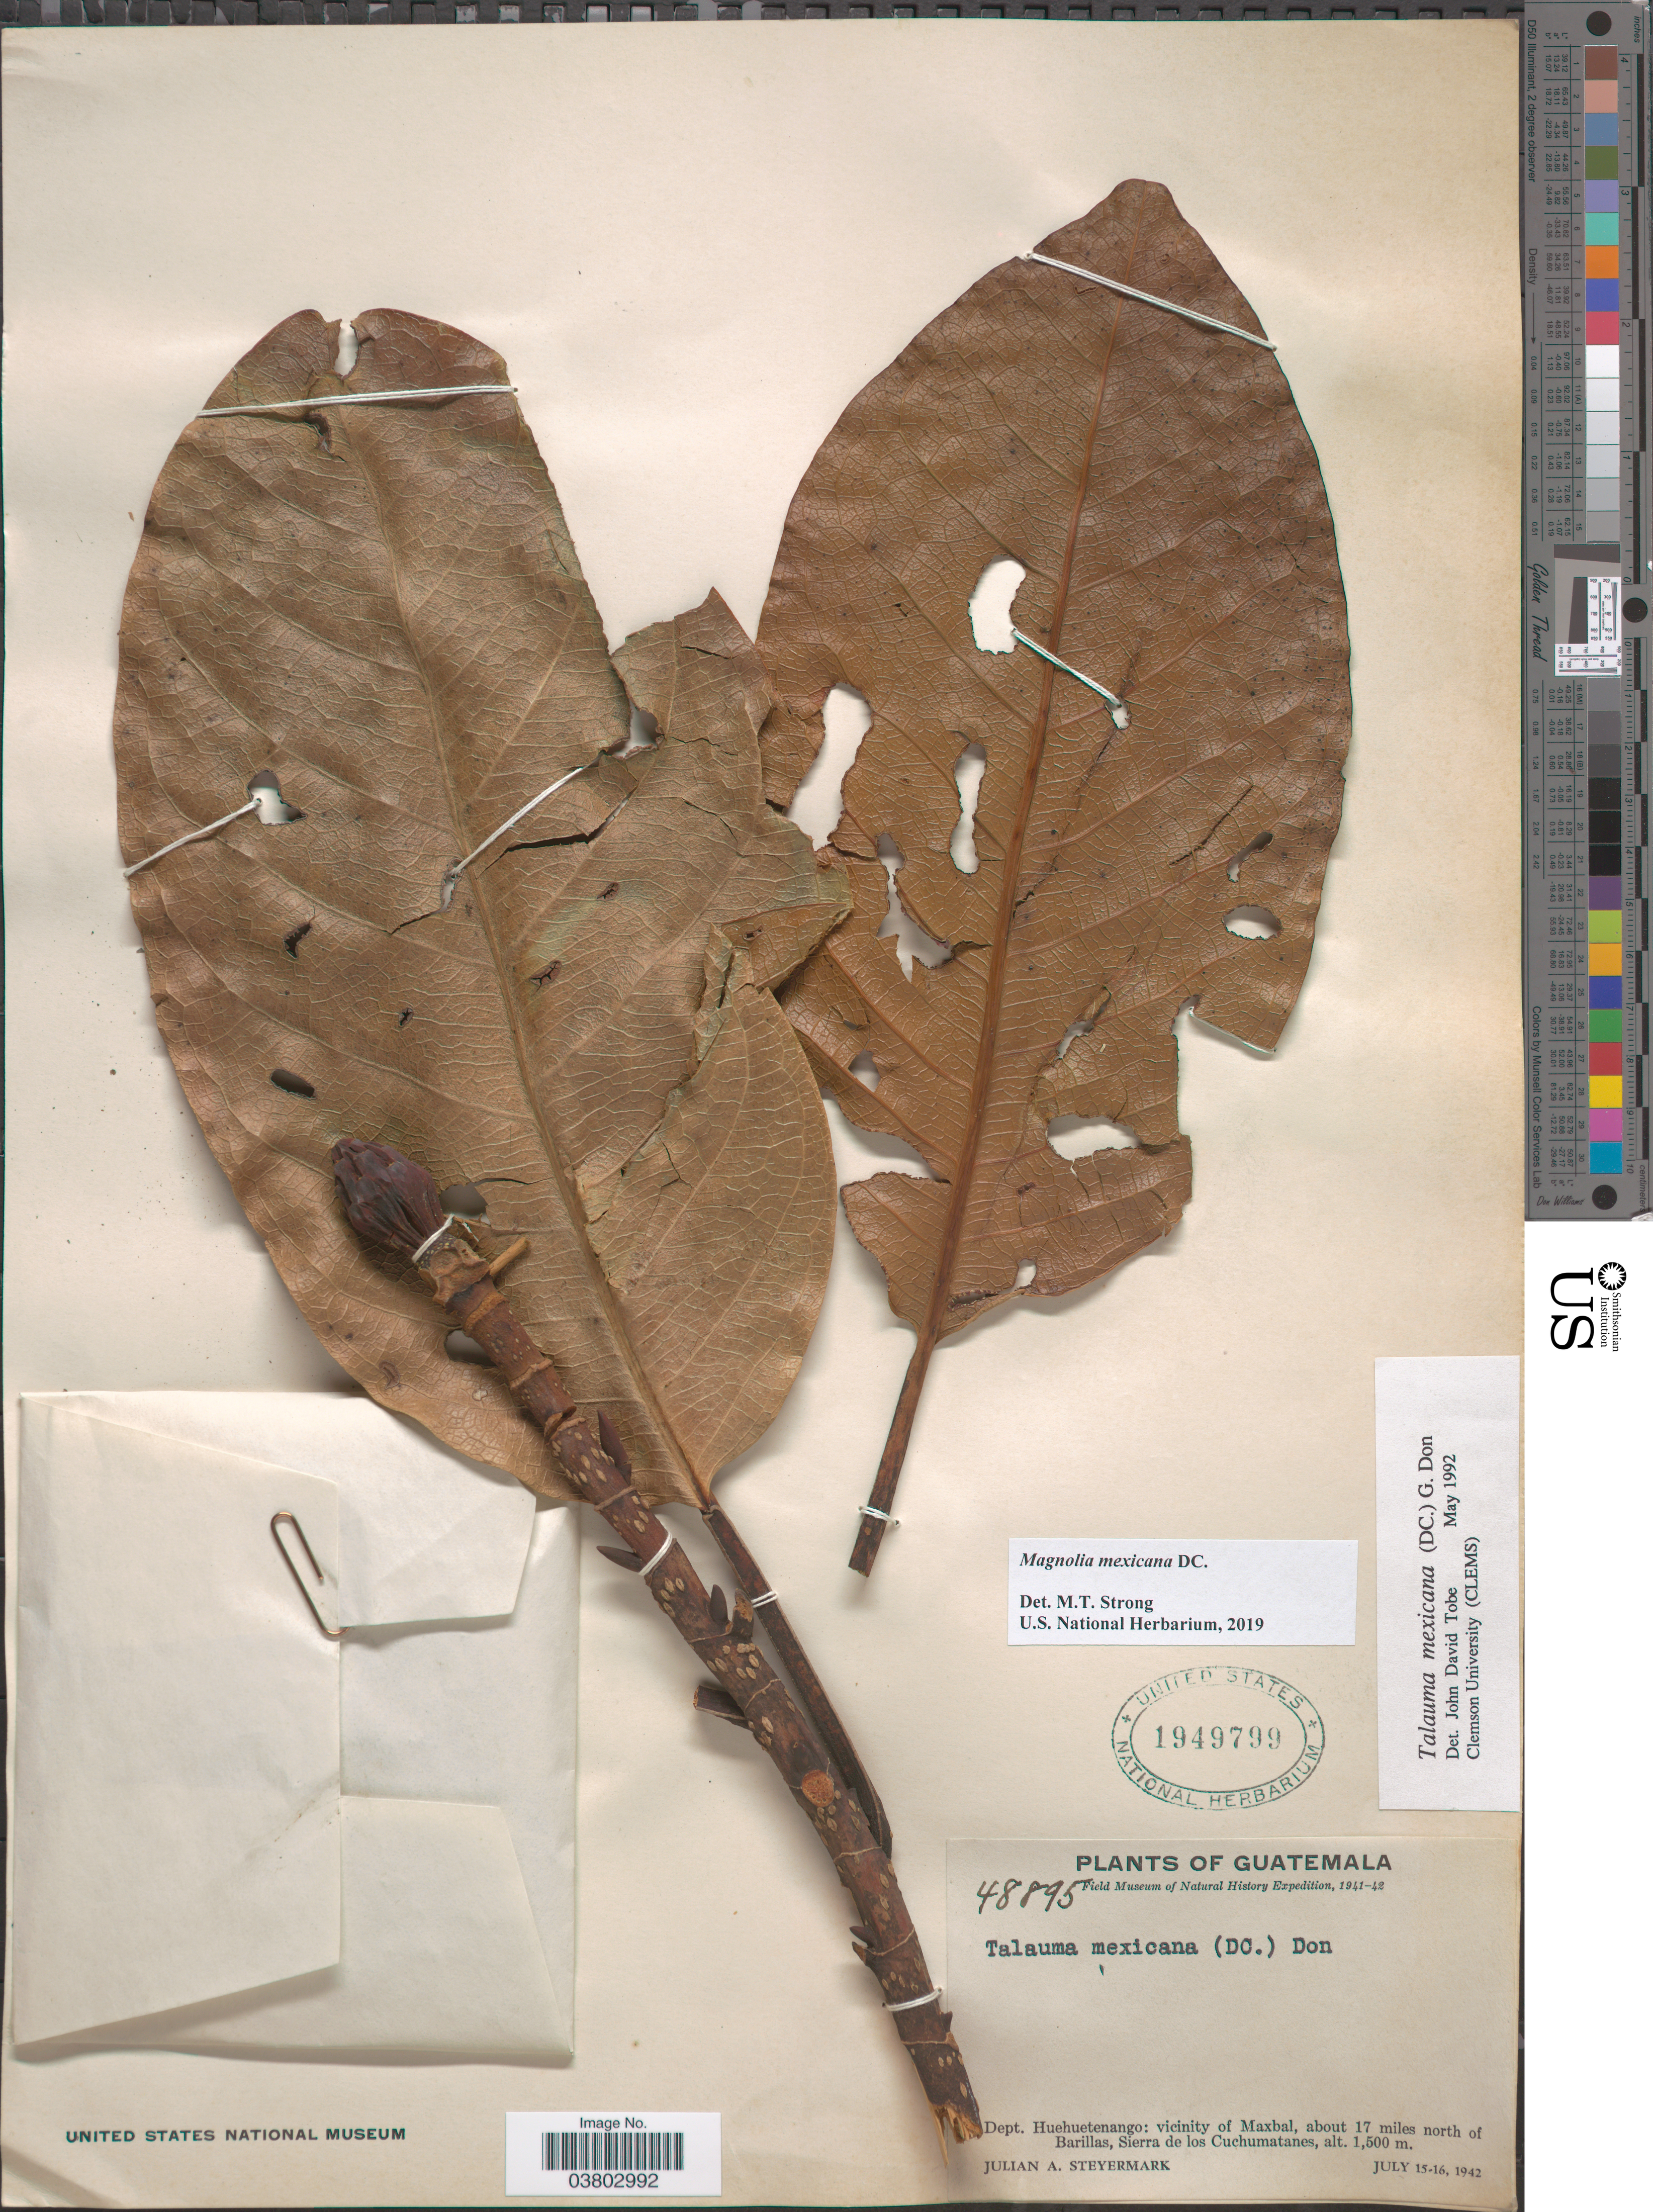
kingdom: Plantae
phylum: Tracheophyta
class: Magnoliopsida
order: Magnoliales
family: Magnoliaceae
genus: Magnolia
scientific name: Magnolia mexicana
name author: DC.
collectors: J. Steyermark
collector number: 48895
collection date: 1942-07-15/1942-07-16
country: Guatemala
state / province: Huehuetenango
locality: Dept. Huehuetenango: vicinity of Maxbal, about 17 miles north of Barillas, Sierra de los Cuchumatanes.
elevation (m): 1500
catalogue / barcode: US 1949799